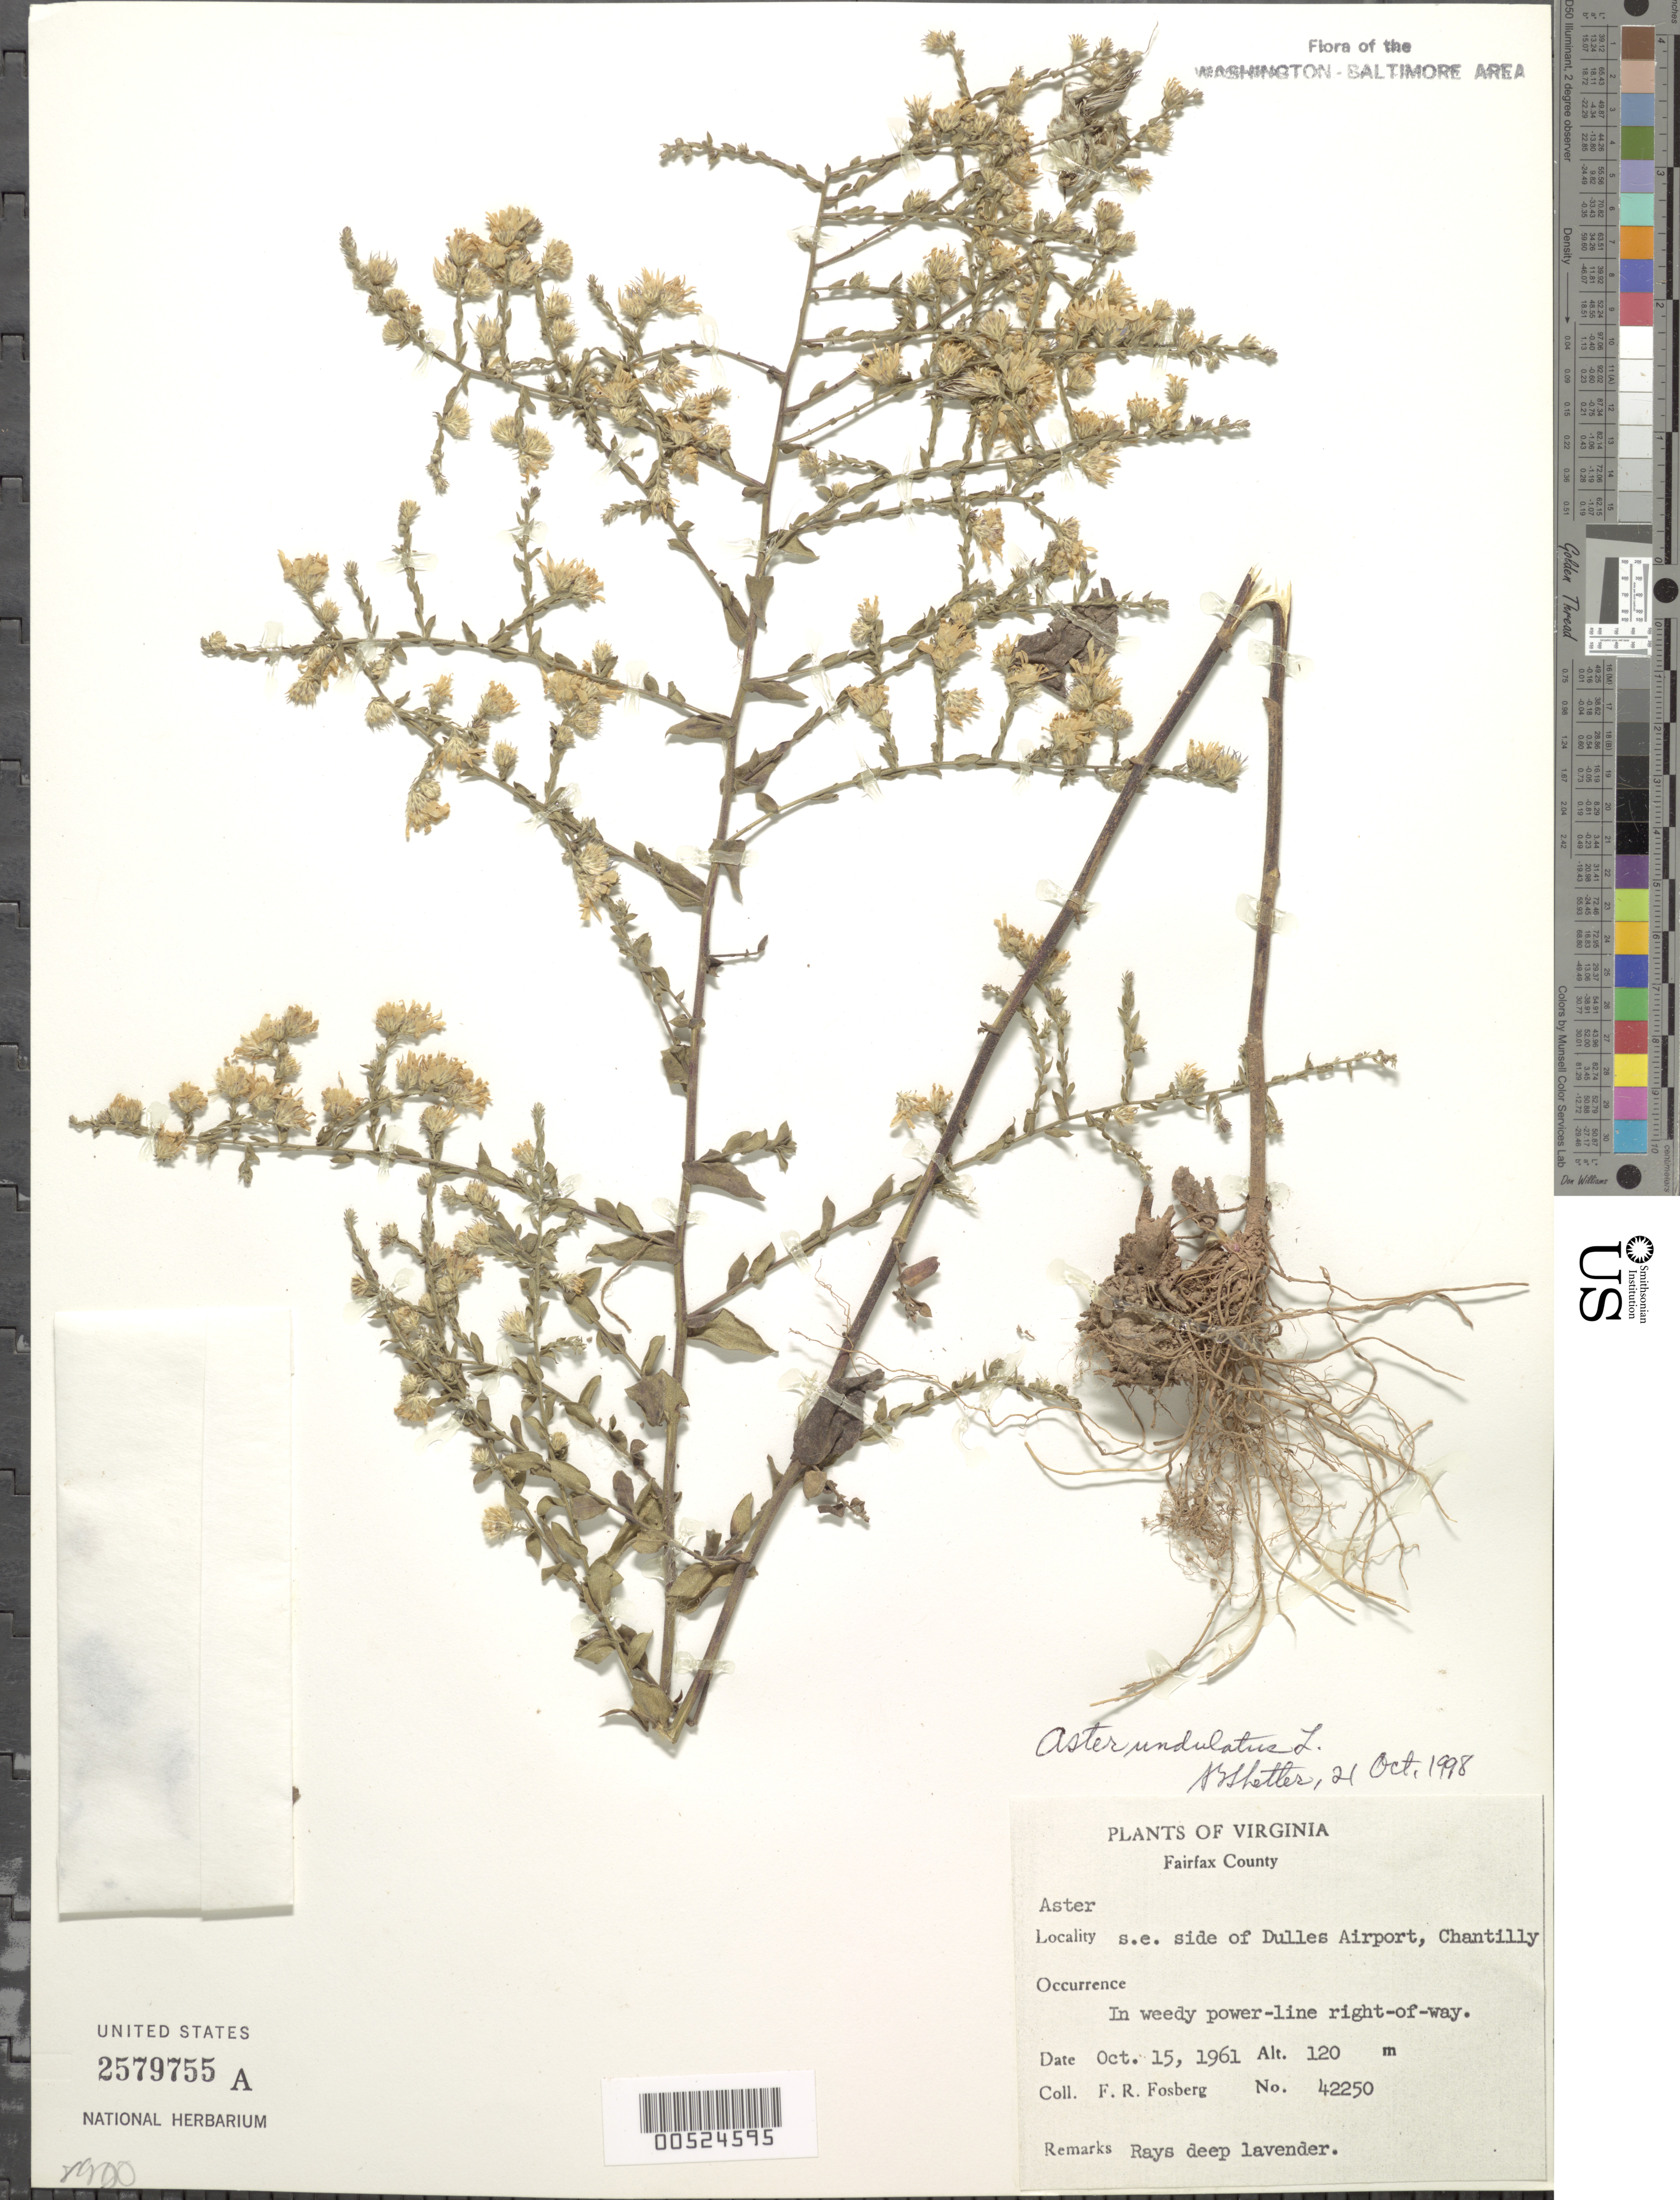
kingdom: Plantae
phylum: Tracheophyta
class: Magnoliopsida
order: Asterales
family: Asteraceae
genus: Aster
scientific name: Aster sp.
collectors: F. R. Fosberg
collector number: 42250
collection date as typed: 15 Oct 1961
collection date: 1961-10-15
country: United States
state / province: Virginia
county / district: Fairfax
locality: Chantilly, Dulles Airport, SE Side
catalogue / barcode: US 524595